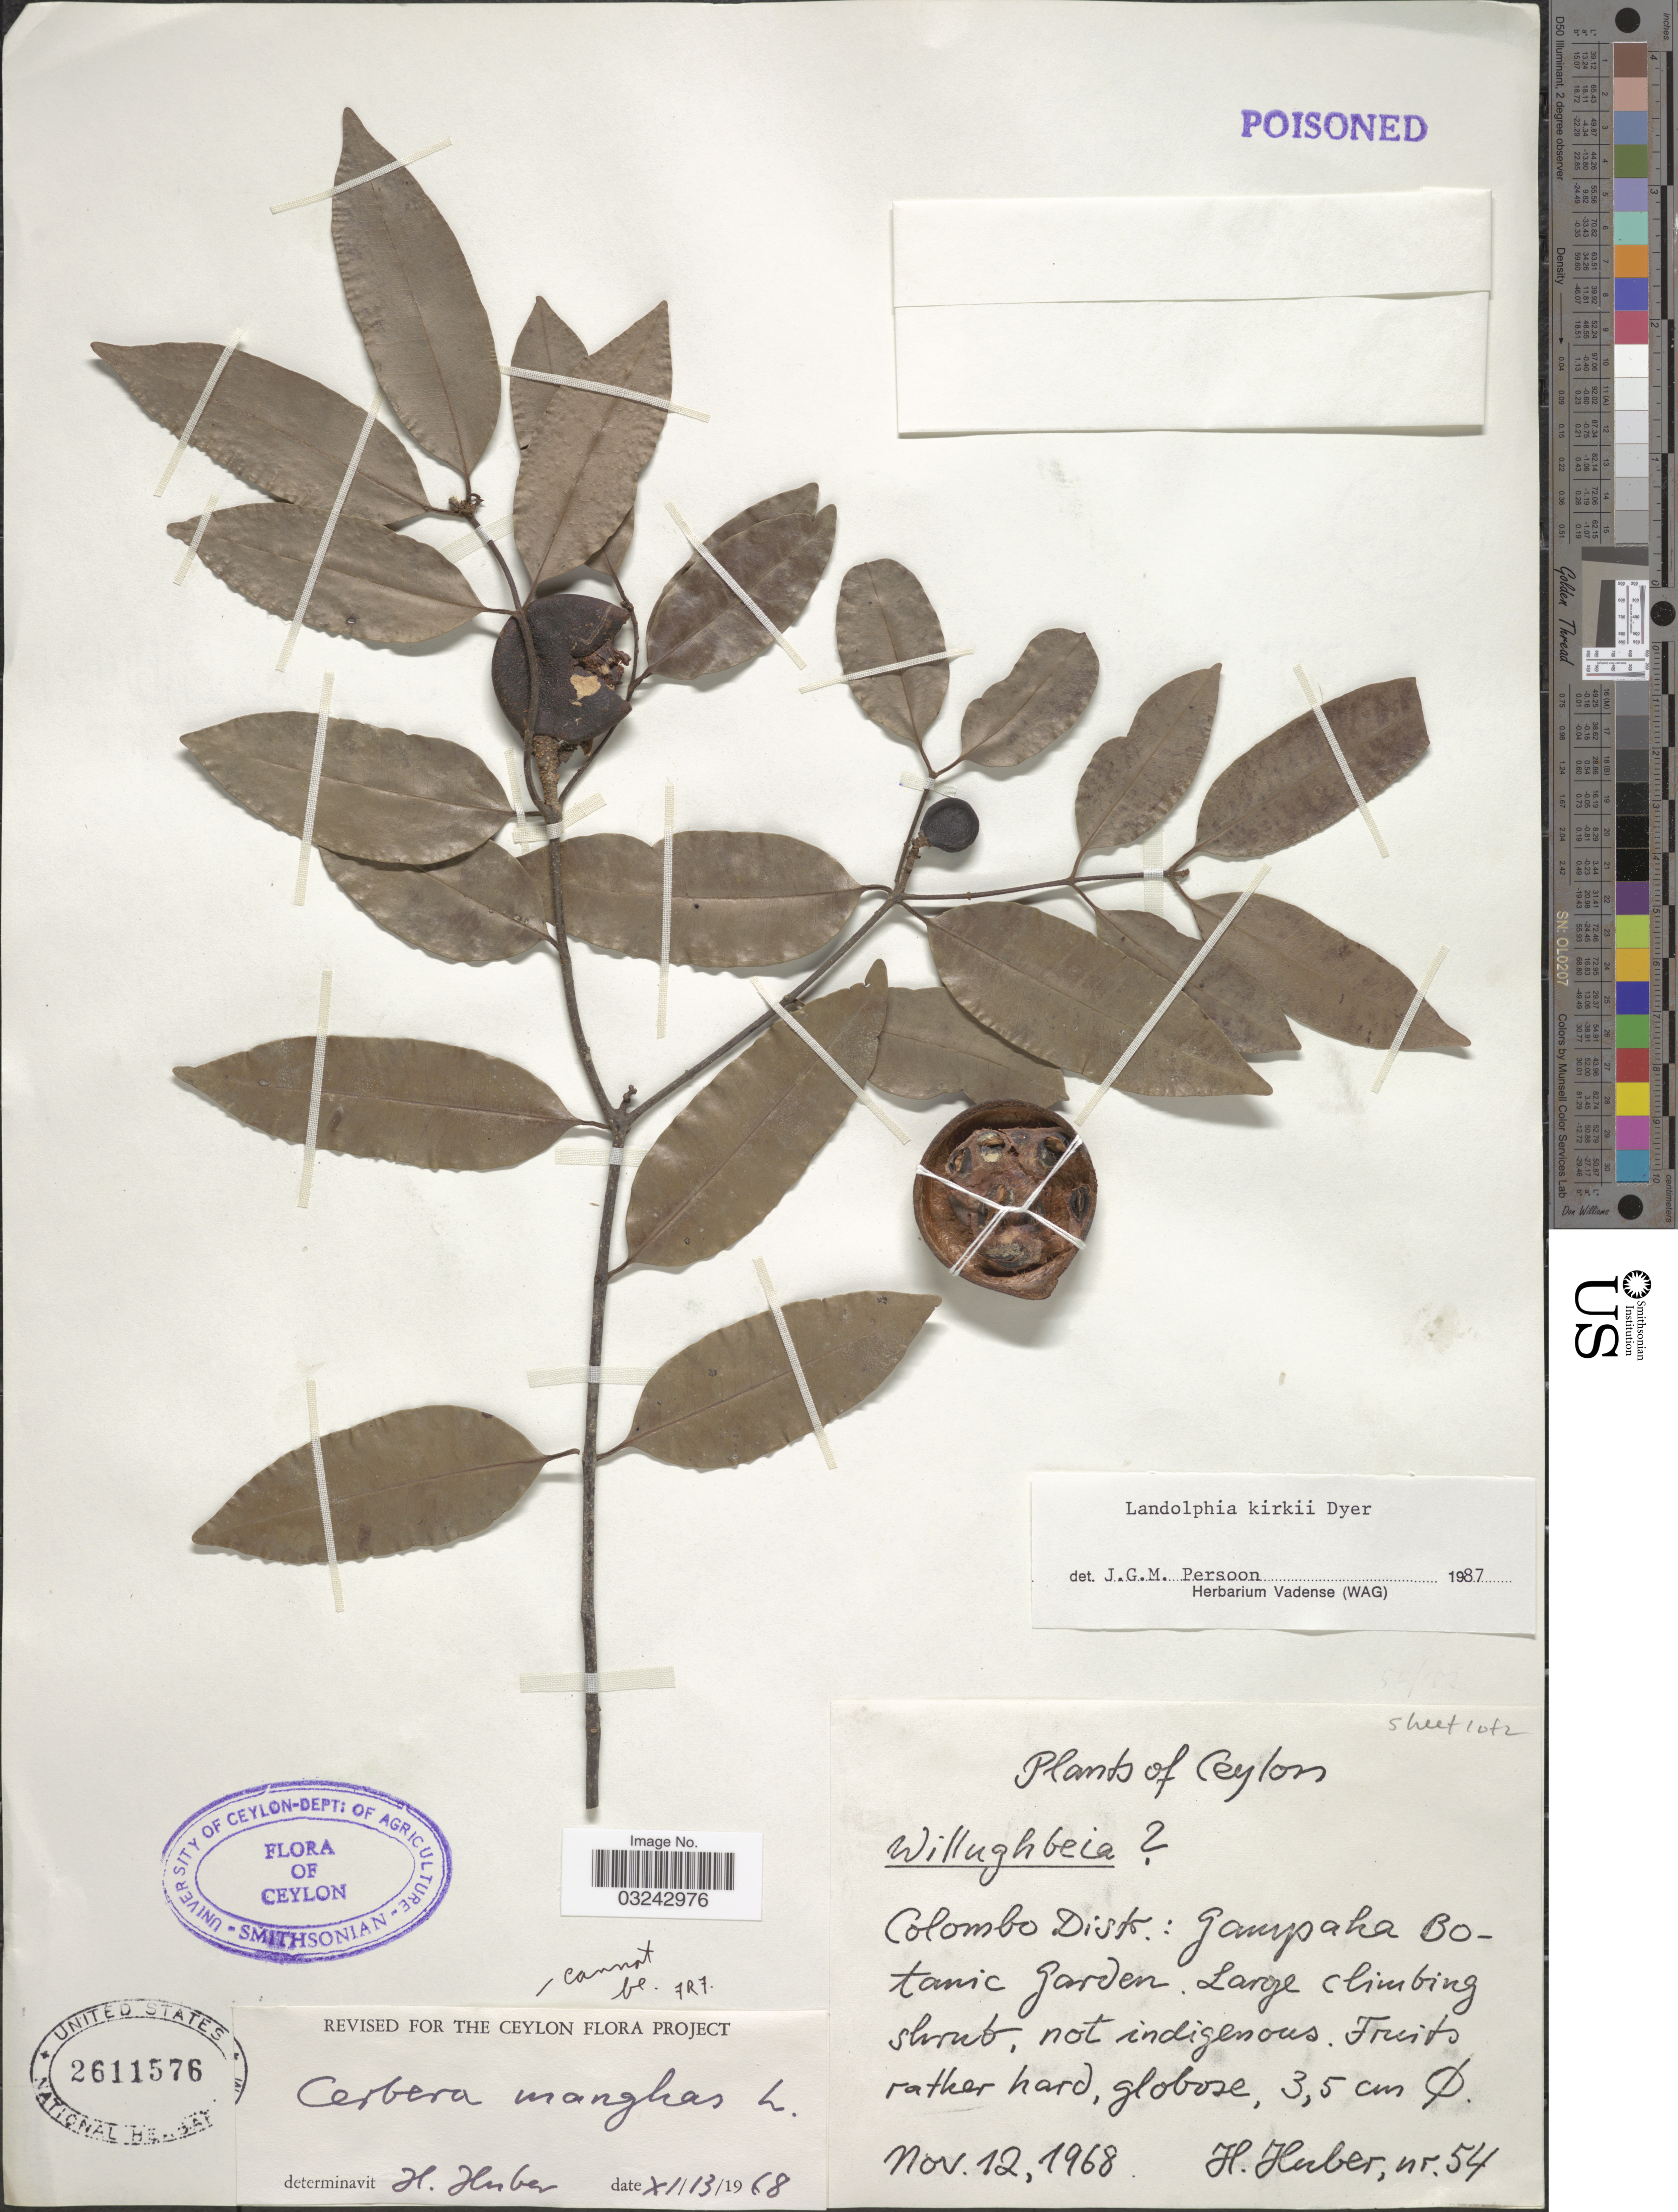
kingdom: Plantae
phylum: Tracheophyta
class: Magnoliopsida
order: Gentianales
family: Apocynaceae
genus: Landolphia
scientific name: Landolphia kirkii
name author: Dyer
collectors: H. Huber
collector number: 54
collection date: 1968-11-12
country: Sri Lanka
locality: Ceylon, Colombo Distr.: Gampaha Botanic Garden.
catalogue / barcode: US 2611576